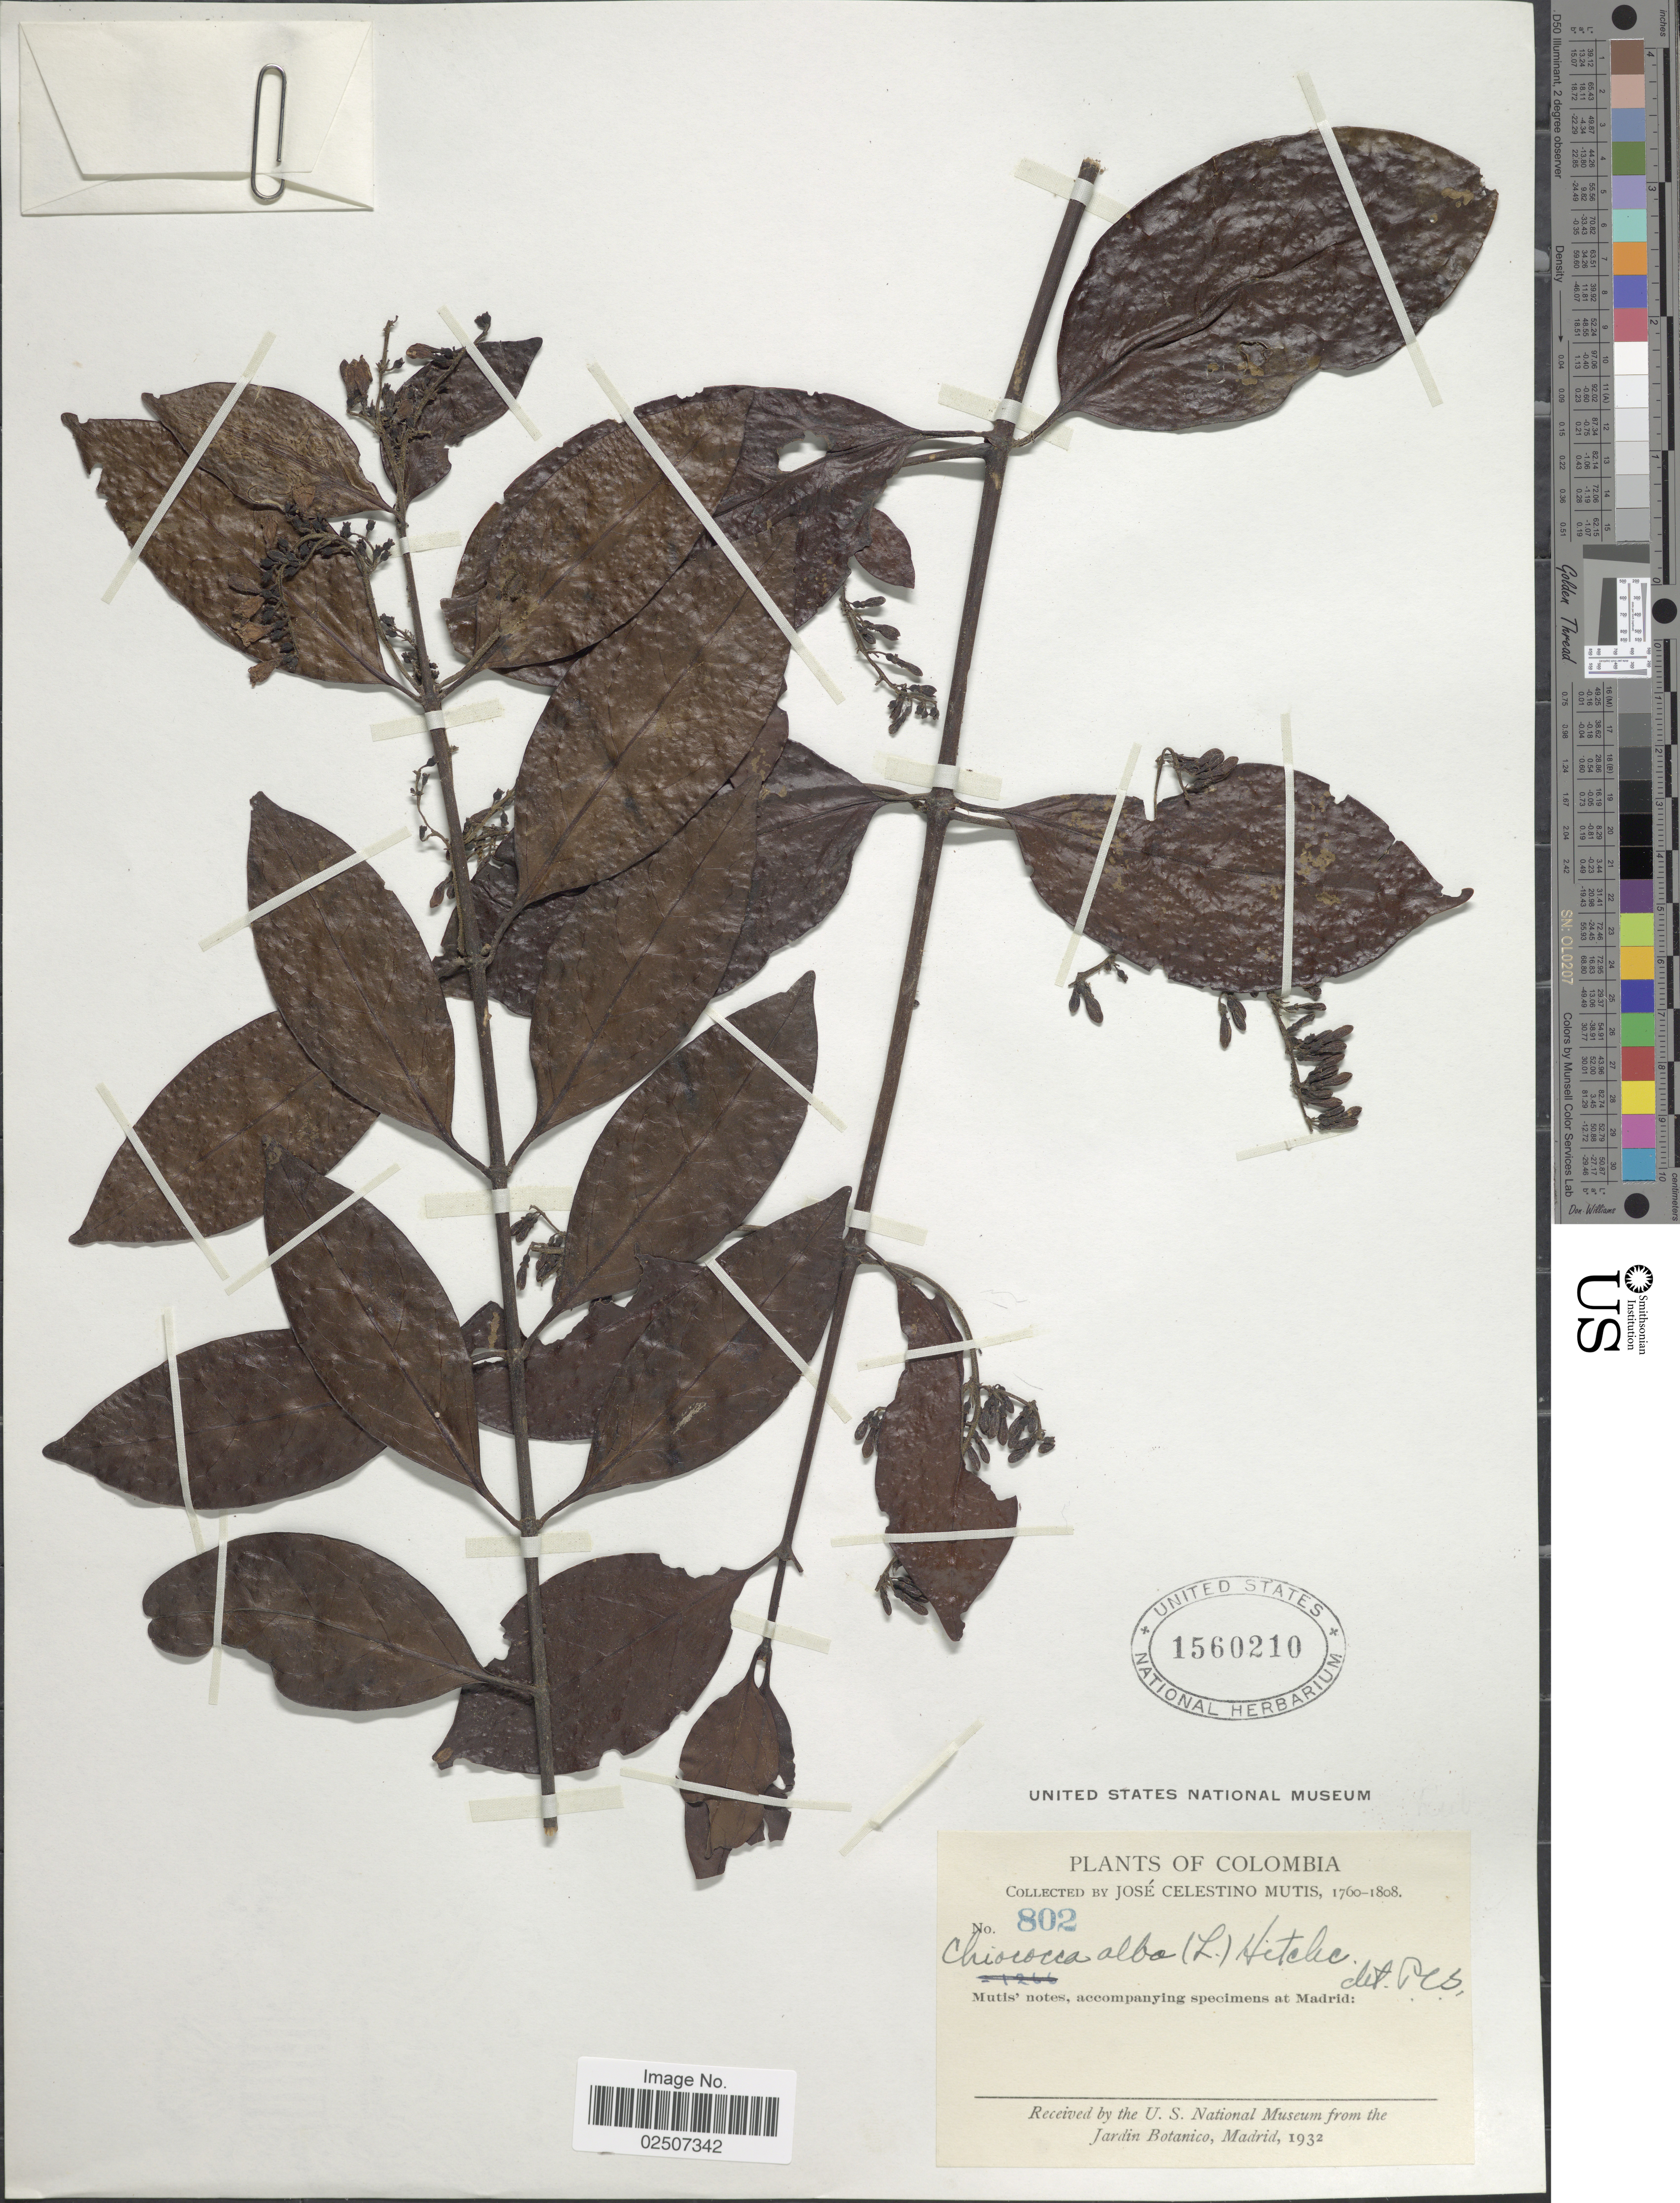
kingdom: Plantae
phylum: Tracheophyta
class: Magnoliopsida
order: Gentianales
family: Rubiaceae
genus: Chiococca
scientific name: Chiococca alba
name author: (L.) Hitchc.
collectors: J. C. B. Mutis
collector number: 802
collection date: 1760/1808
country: Colombia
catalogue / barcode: US 1560210